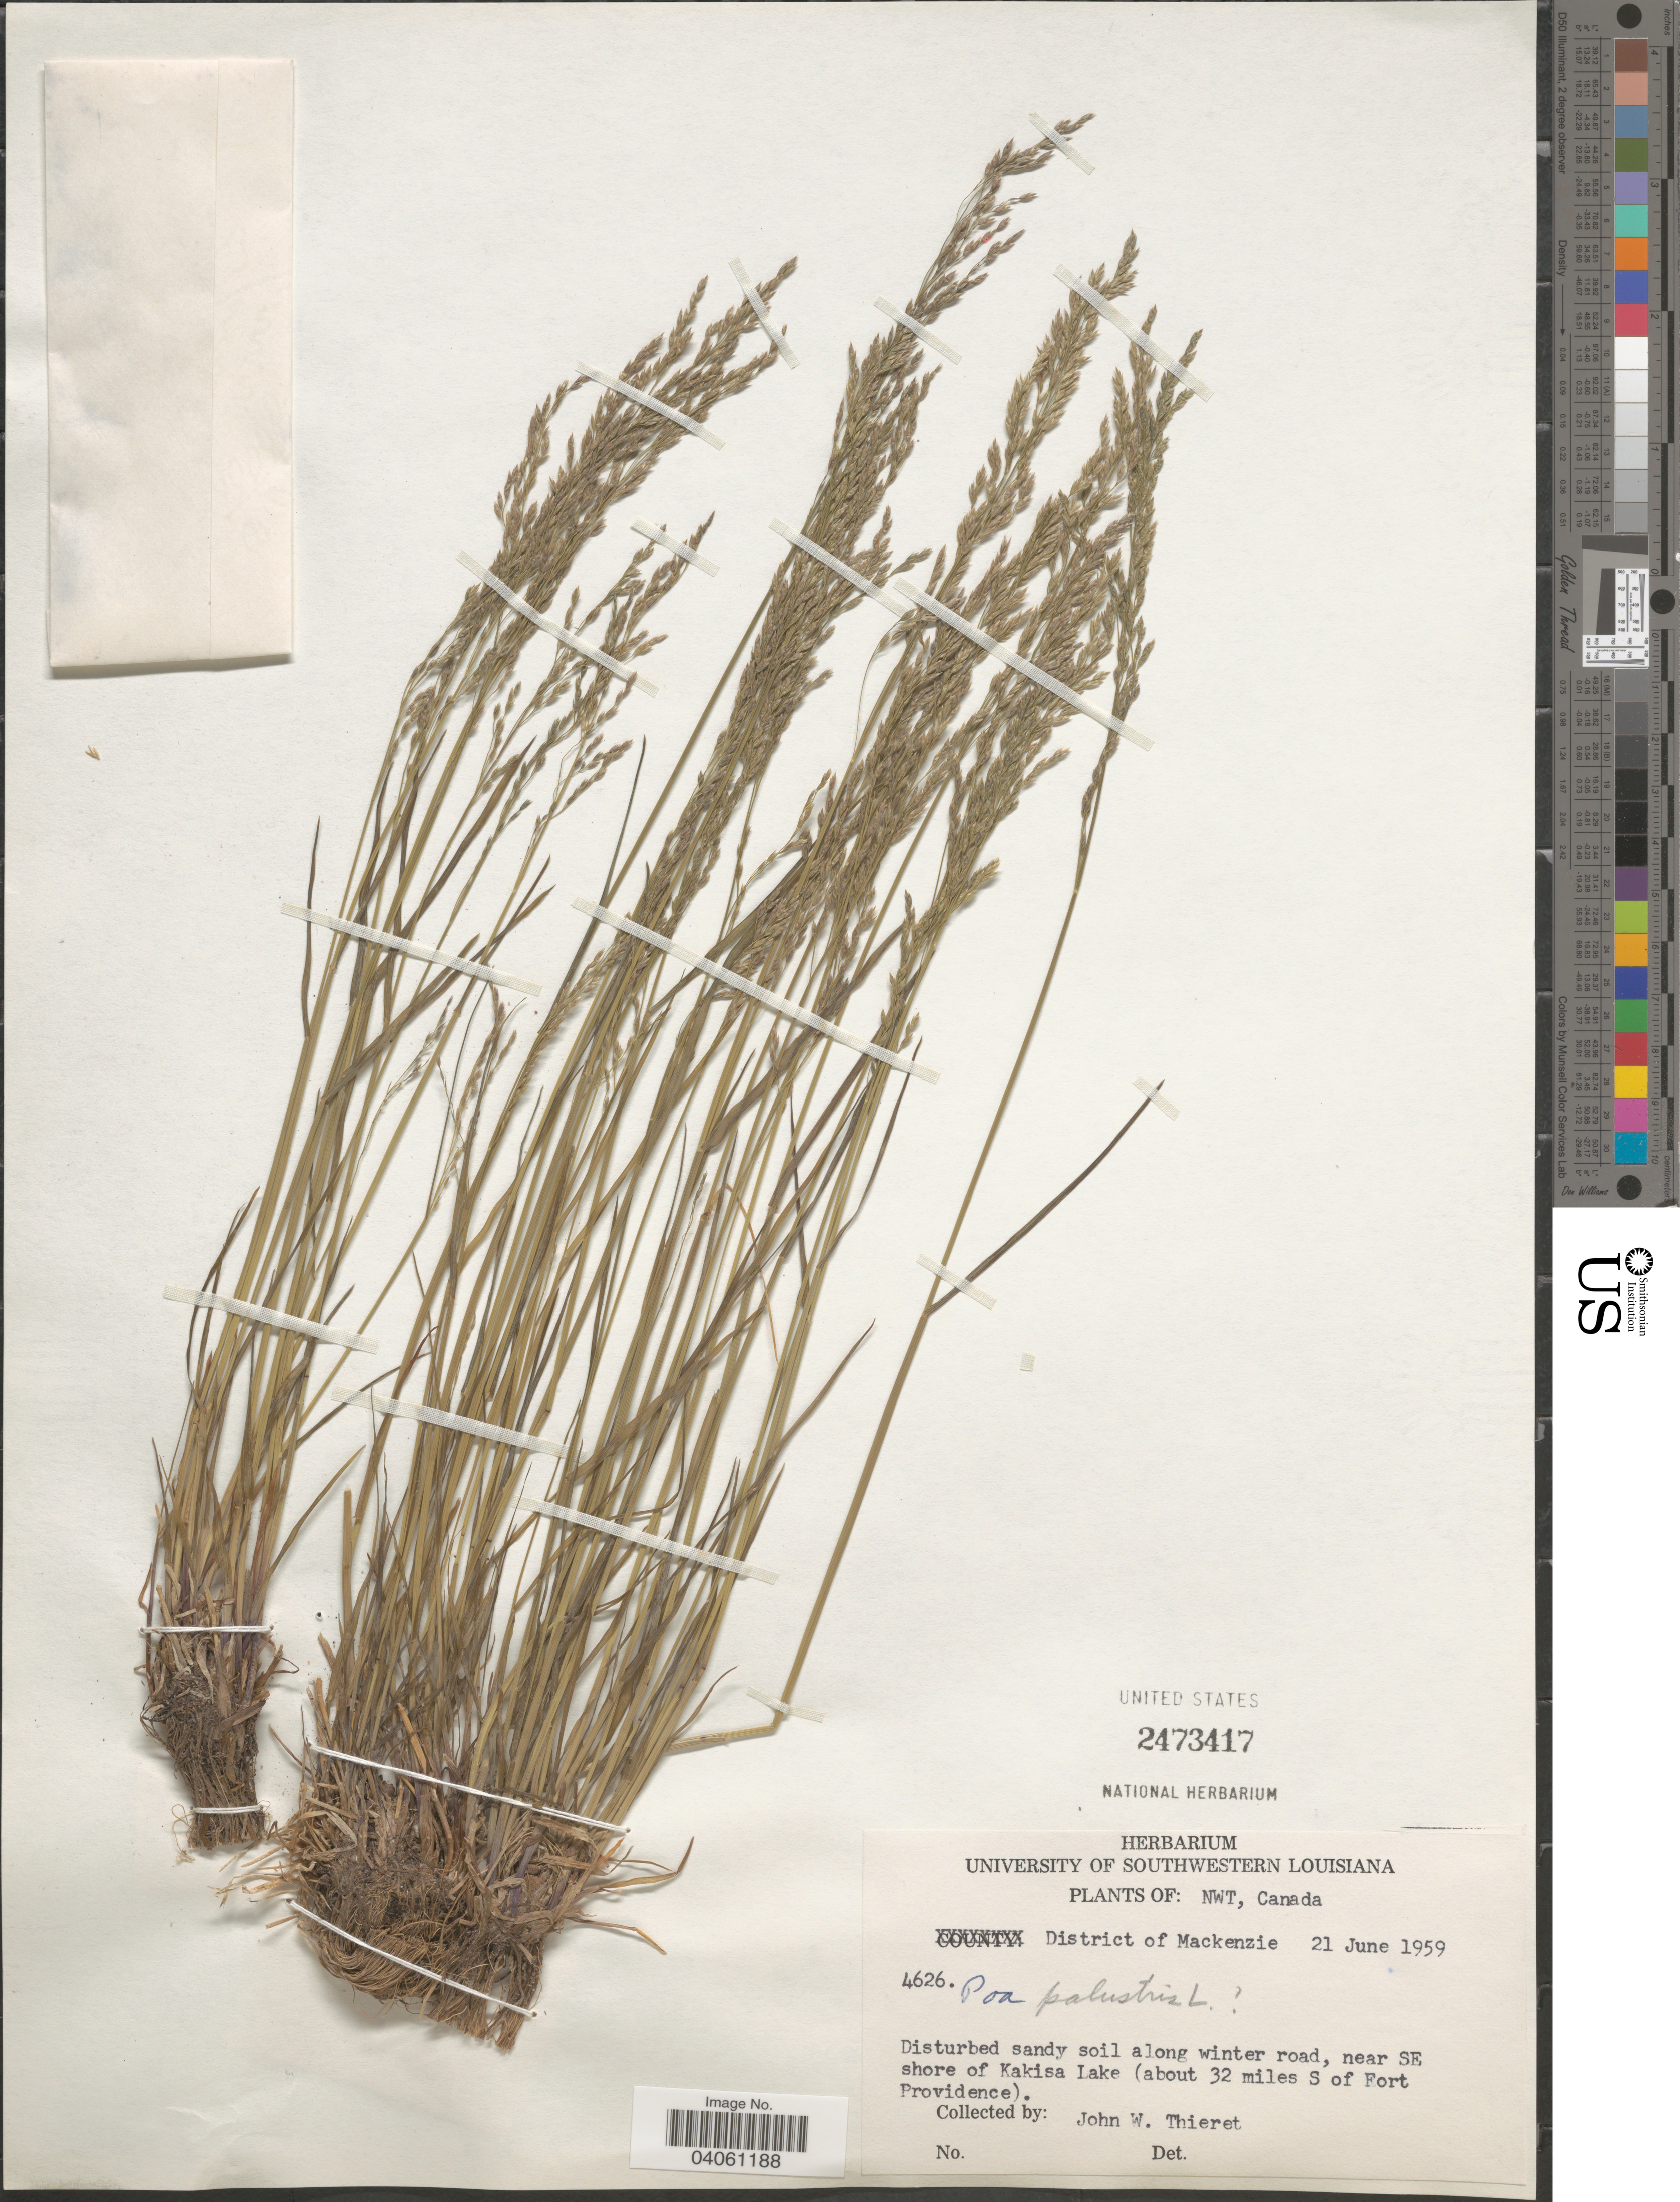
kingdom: Plantae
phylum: Tracheophyta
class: Liliopsida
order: Poales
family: Poaceae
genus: Poa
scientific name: Poa palustris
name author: L.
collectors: J. W. Thieret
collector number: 4626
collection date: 1959-06-21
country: Canada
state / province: Northwest Territories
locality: District of Mackenzie. Disturbed sandy soil along winter road, near SE shore of Kakisa Lake (about 32 miles S of Fort Providence).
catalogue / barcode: US 2473417